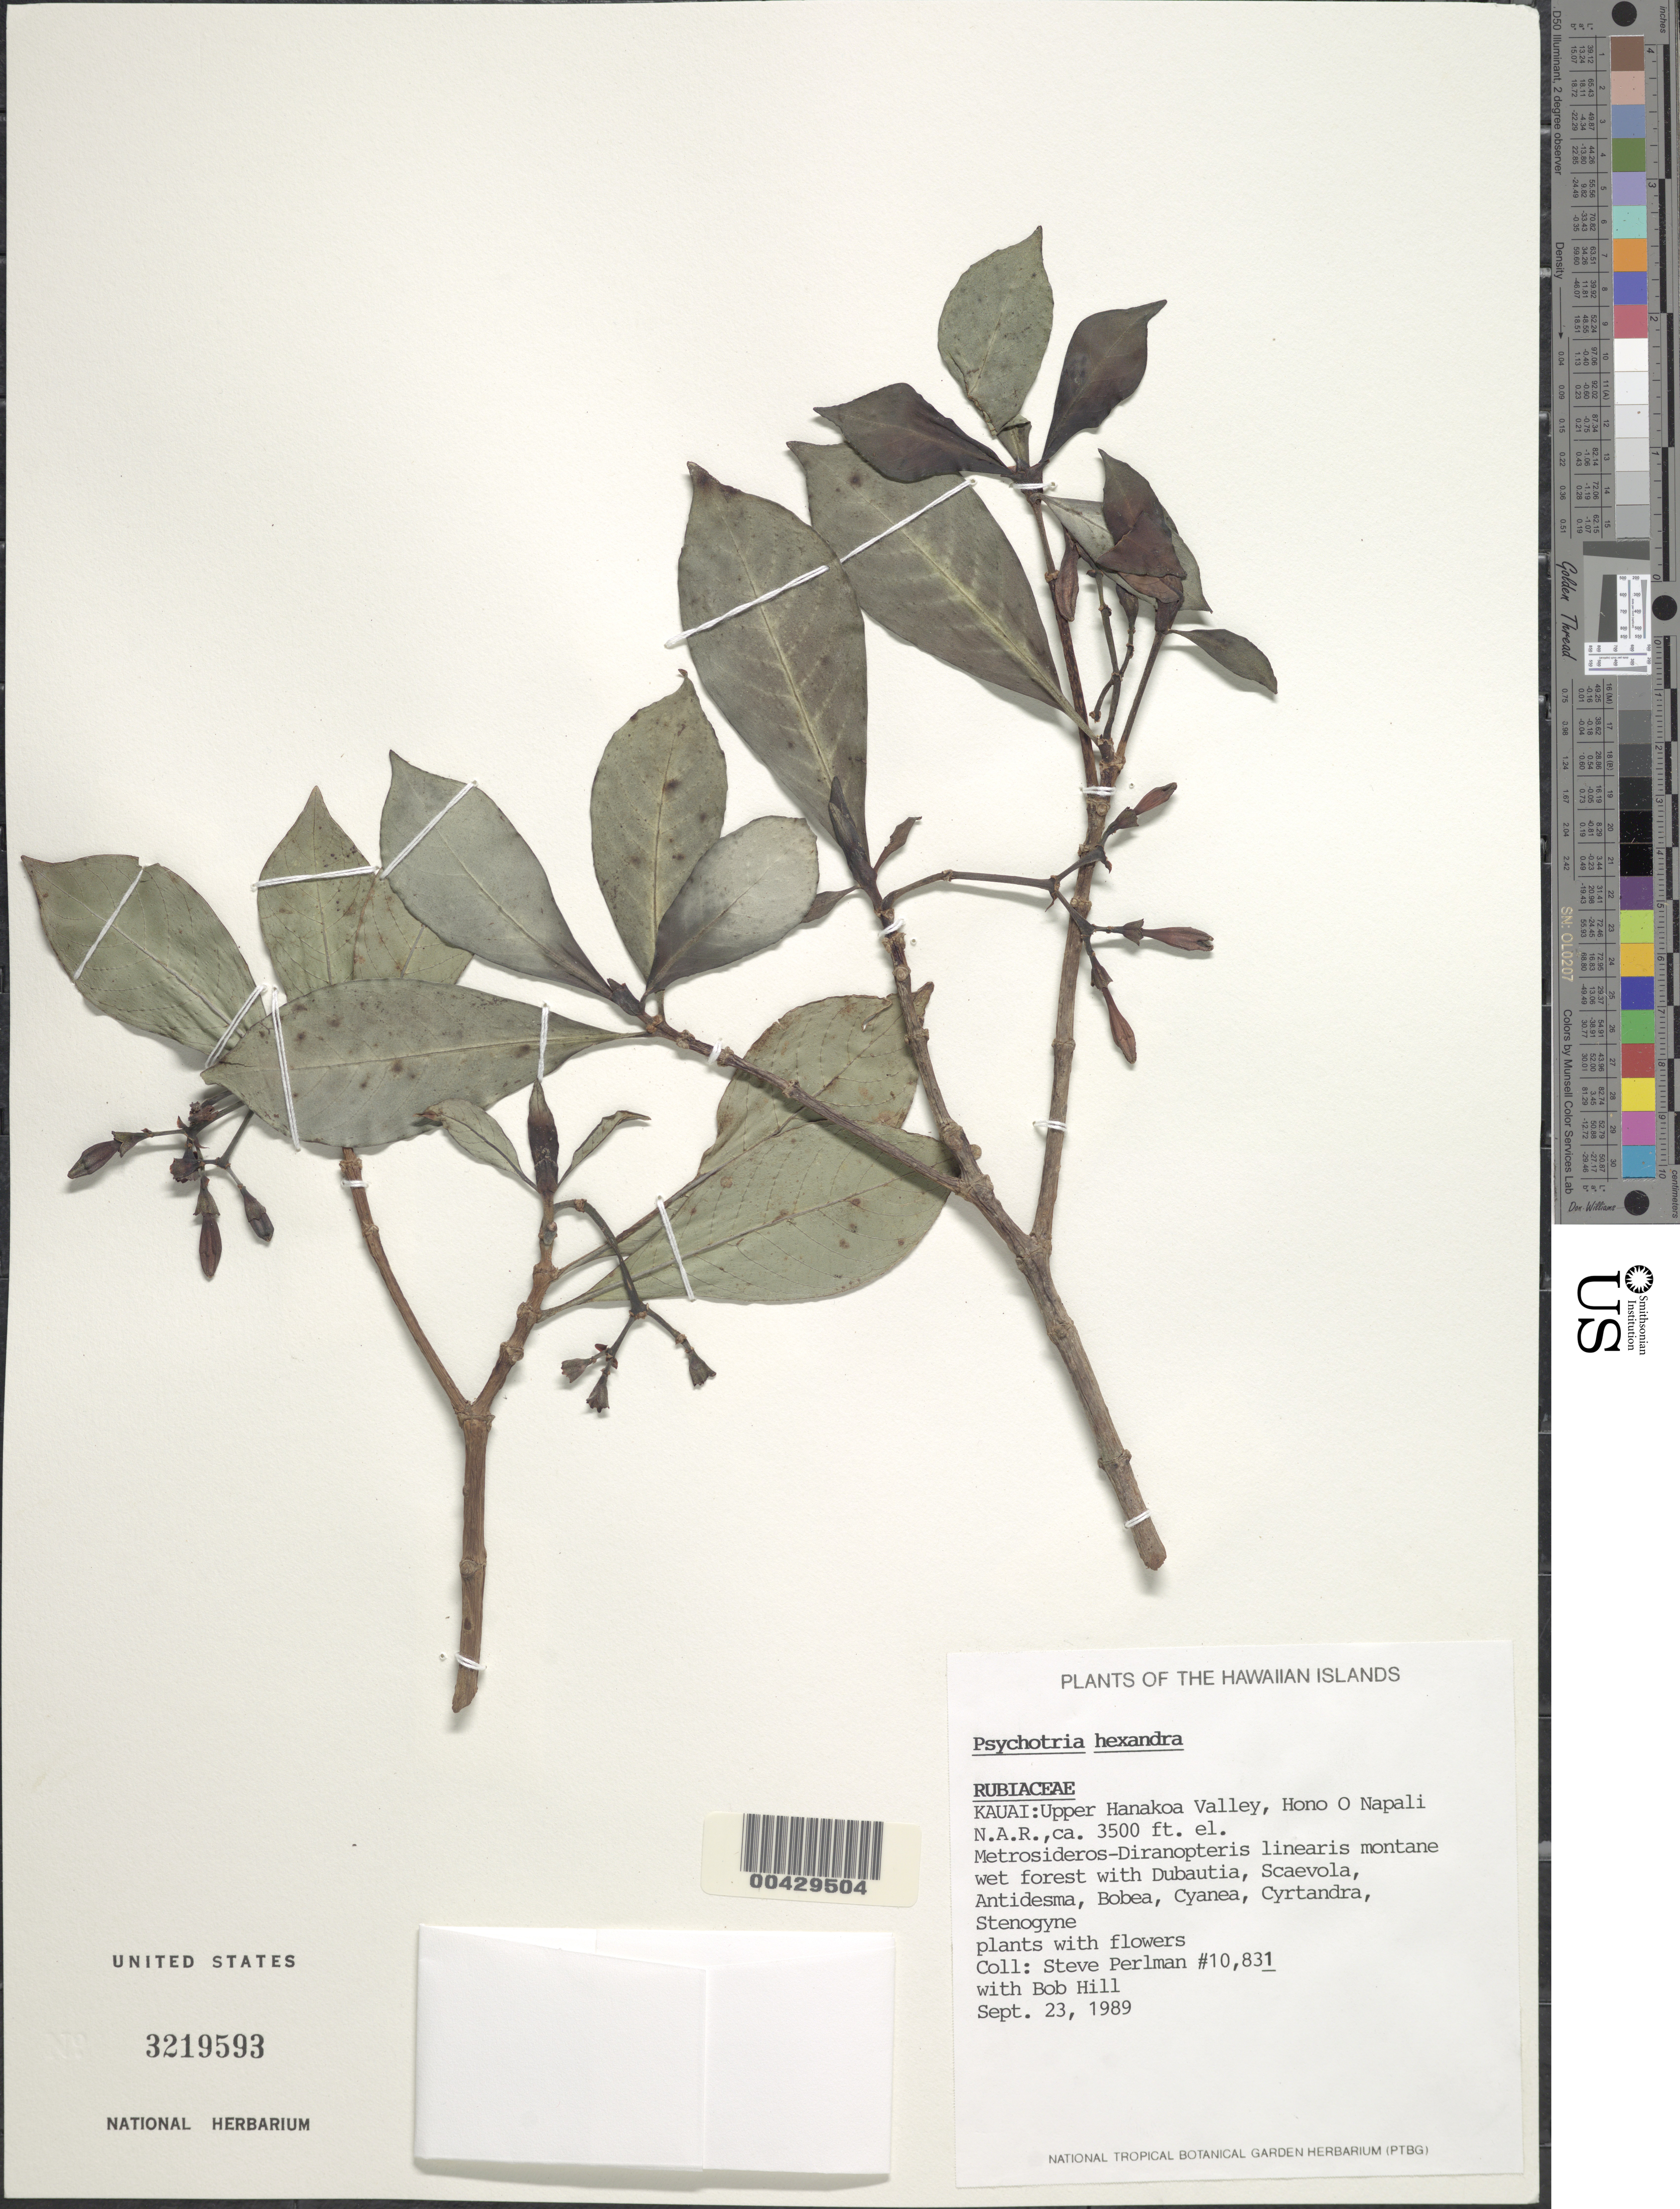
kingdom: Plantae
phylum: Tracheophyta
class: Magnoliopsida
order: Gentianales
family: Rubiaceae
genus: Psychotria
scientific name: Psychotria hexandra var. hexandra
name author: H. Mann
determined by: Wagner, W. L., (BOT), Smithsonian Institution - National Museum of Natural History (UNITED STATES)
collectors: S. P. Perlman & B. Hill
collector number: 10831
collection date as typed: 23 Sep 1989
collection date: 1989-09-23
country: United States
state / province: Hawaii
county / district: Kauai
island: Kaua'i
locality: Upper Hanakoa Valley, Hono O Napali N.A.R.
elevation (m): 1067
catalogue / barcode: US 3219593